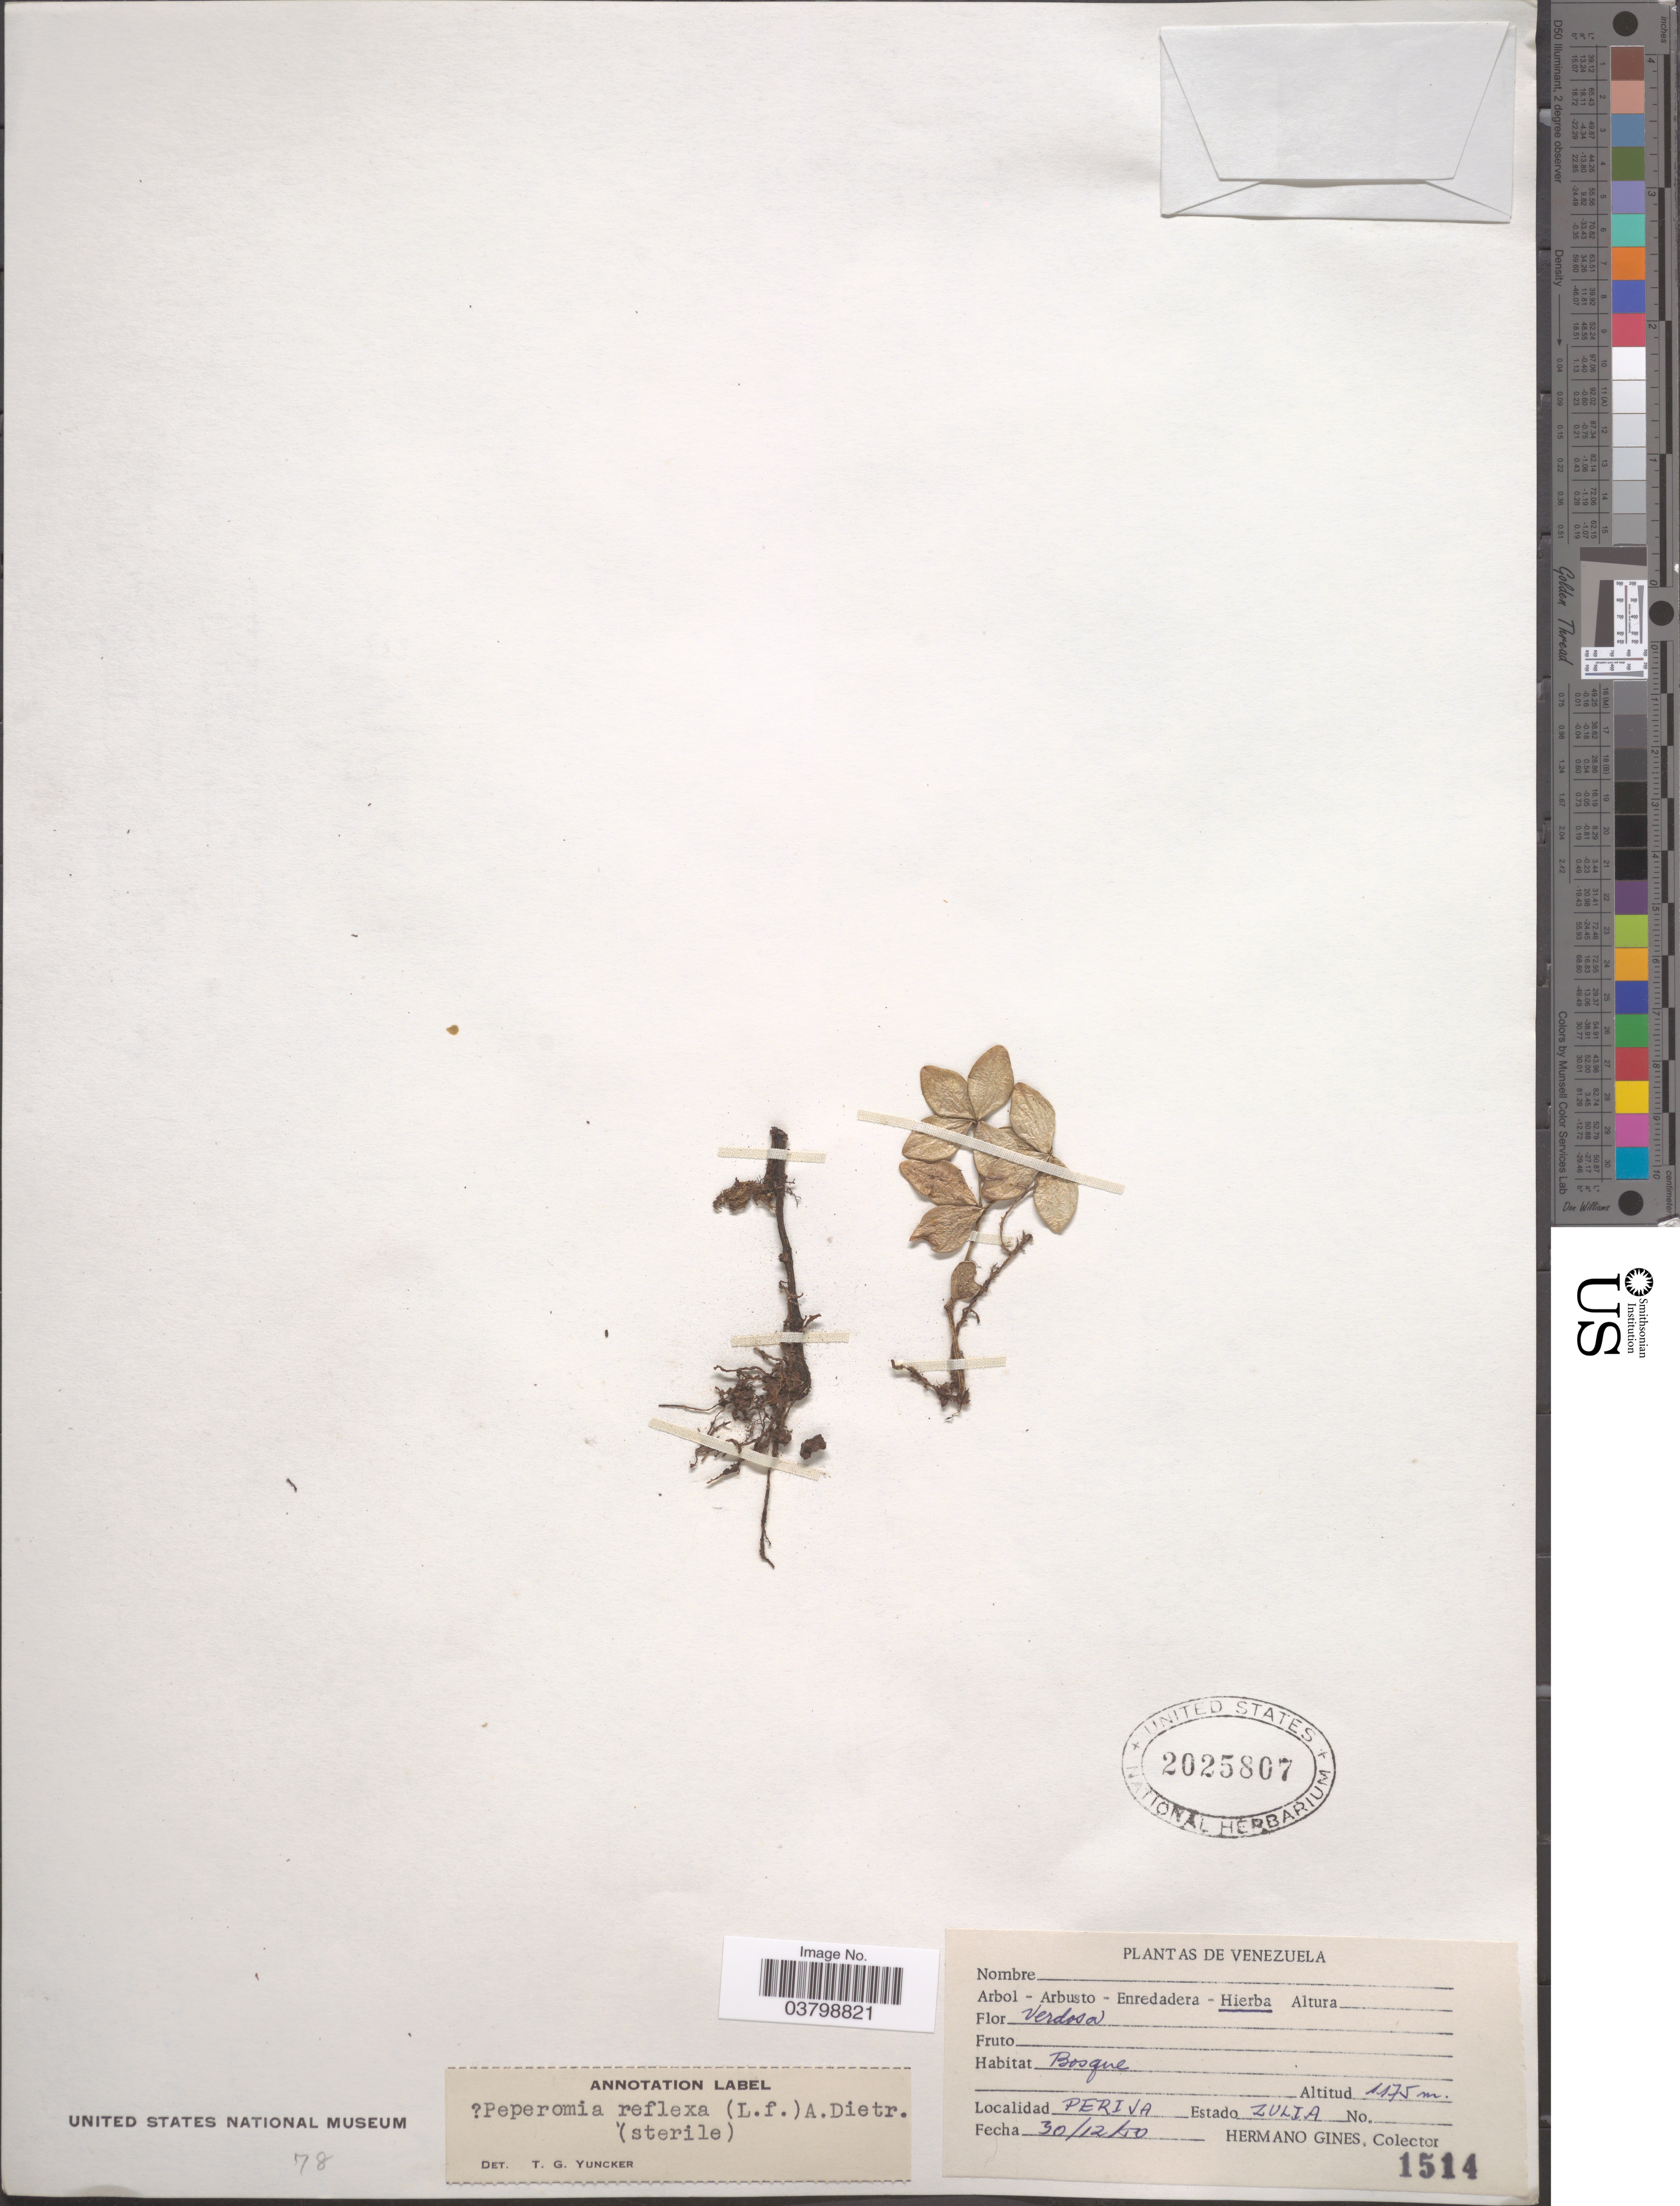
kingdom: Plantae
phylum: Tracheophyta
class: Magnoliopsida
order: Piperales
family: Piperaceae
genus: Peperomia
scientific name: Peperomia tetraphylla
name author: (G. Forst.) Hook. & Arn.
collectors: Bro. Gines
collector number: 1514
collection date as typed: Transcribed d/m/y: 30/12/50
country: Venezuela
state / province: Zulia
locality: Perija.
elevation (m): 1175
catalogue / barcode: US 2025807